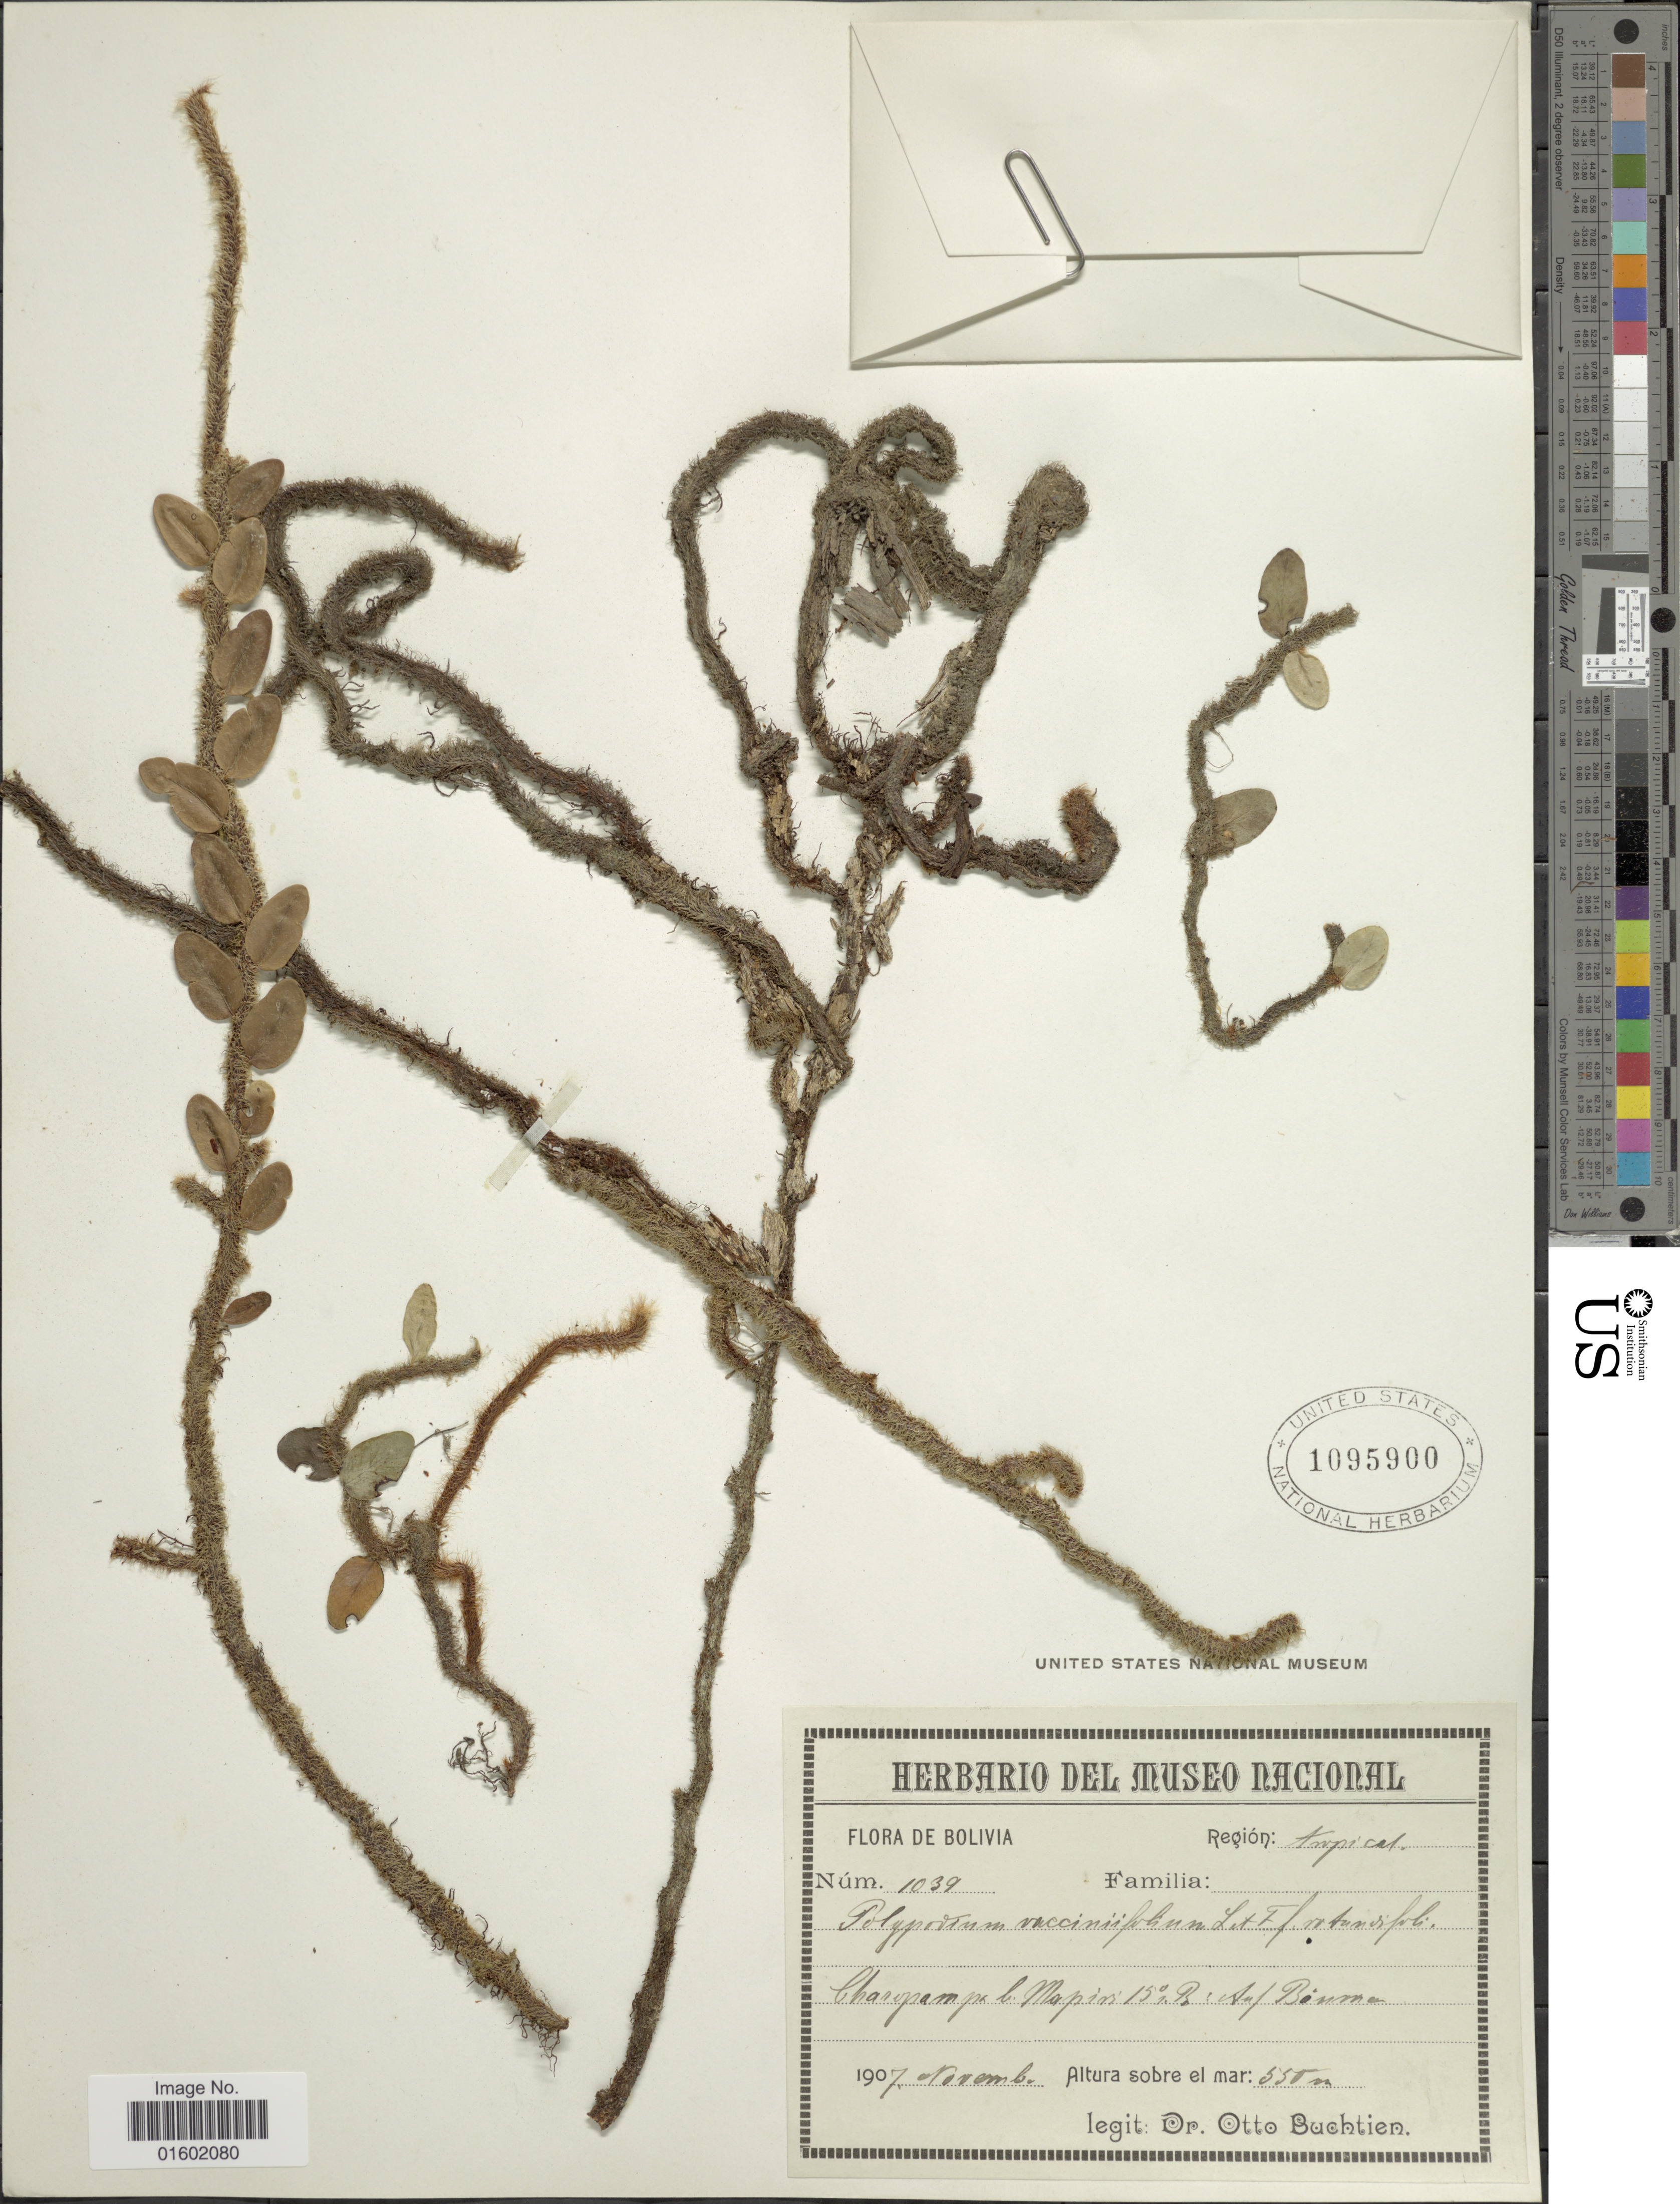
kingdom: Plantae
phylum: Tracheophyta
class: Polypodiopsida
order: Polypodiales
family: Polypodiaceae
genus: Microgramma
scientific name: Microgramma vaccinifolia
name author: (Langsd. & Fisch.) Copel.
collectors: O. Buchtien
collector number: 1039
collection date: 1907-11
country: Bolivia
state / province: La Paz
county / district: Mapiri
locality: Charopampa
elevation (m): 550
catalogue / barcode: US 1095900